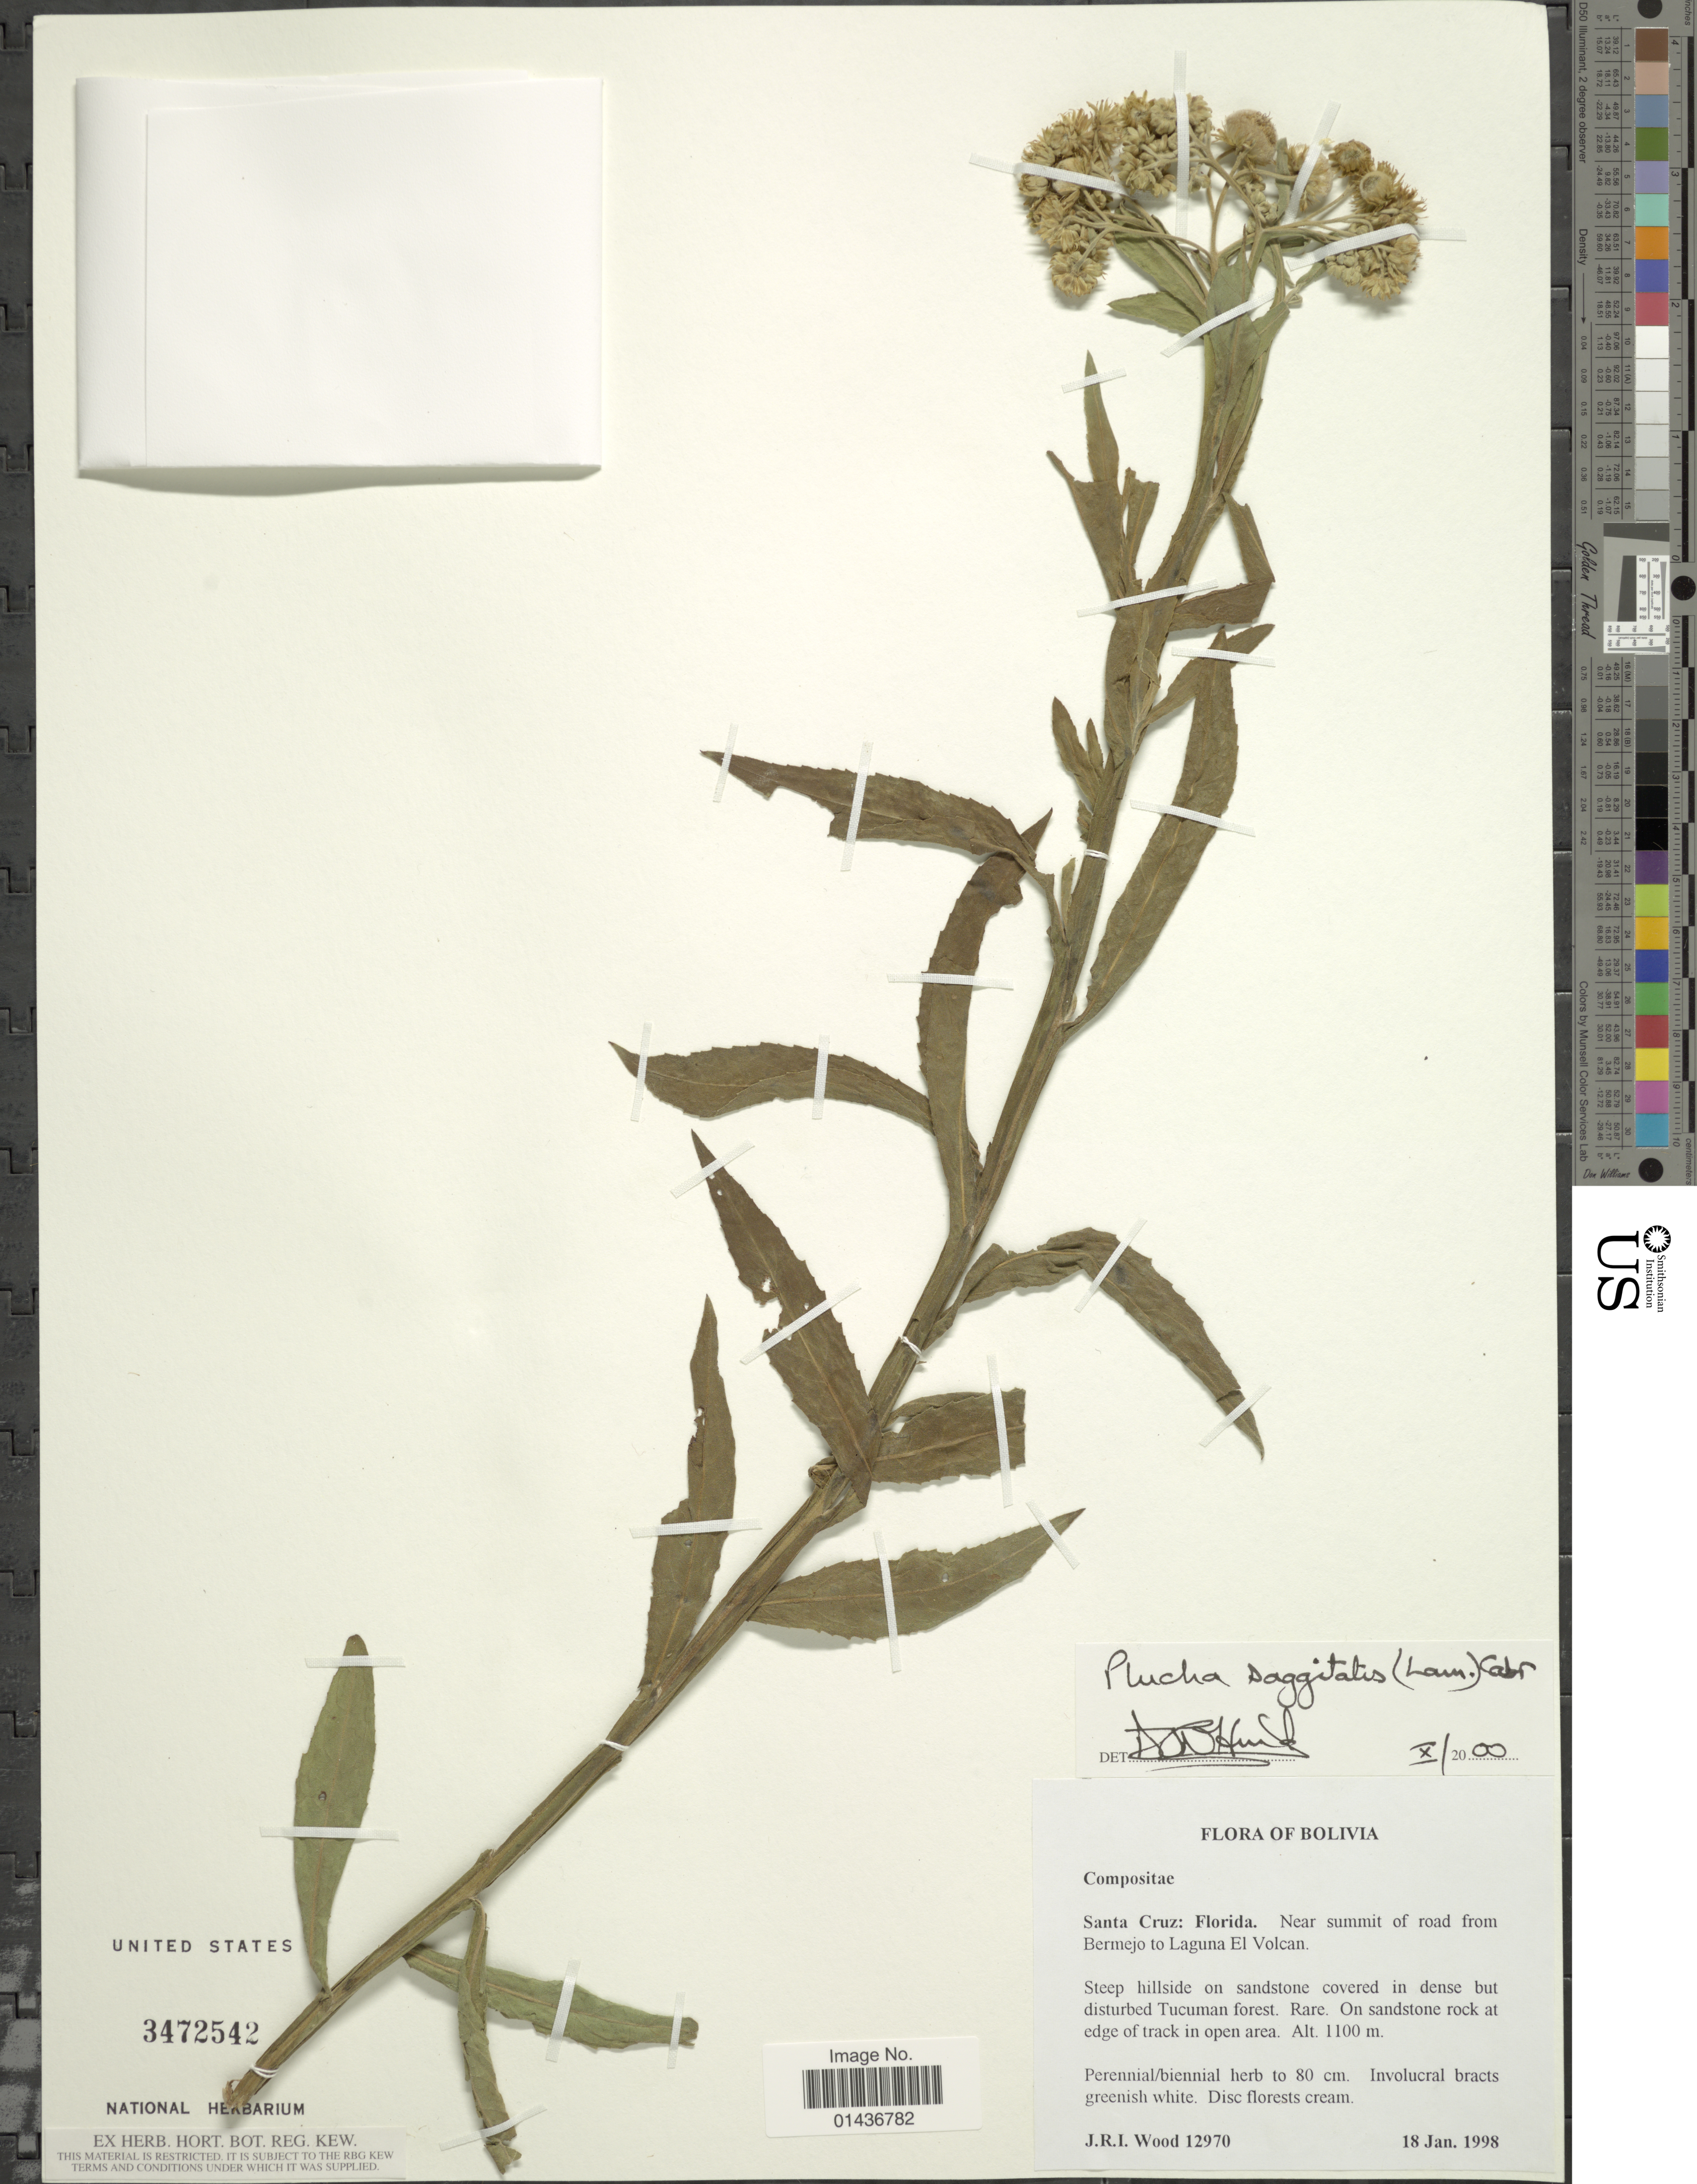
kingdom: Plantae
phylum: Tracheophyta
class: Magnoliopsida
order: Asterales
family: Asteraceae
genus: Pluchea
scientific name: Pluchea sagittalis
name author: (Lam.) Cabrera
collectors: J. R. I. Wood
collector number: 12970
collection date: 1998-01-18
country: Bolivia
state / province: Santa Cruz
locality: Santa Cruz: Florida, Near summit of road from Bermejo to Laguna El Volcan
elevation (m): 1100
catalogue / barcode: US 3472542